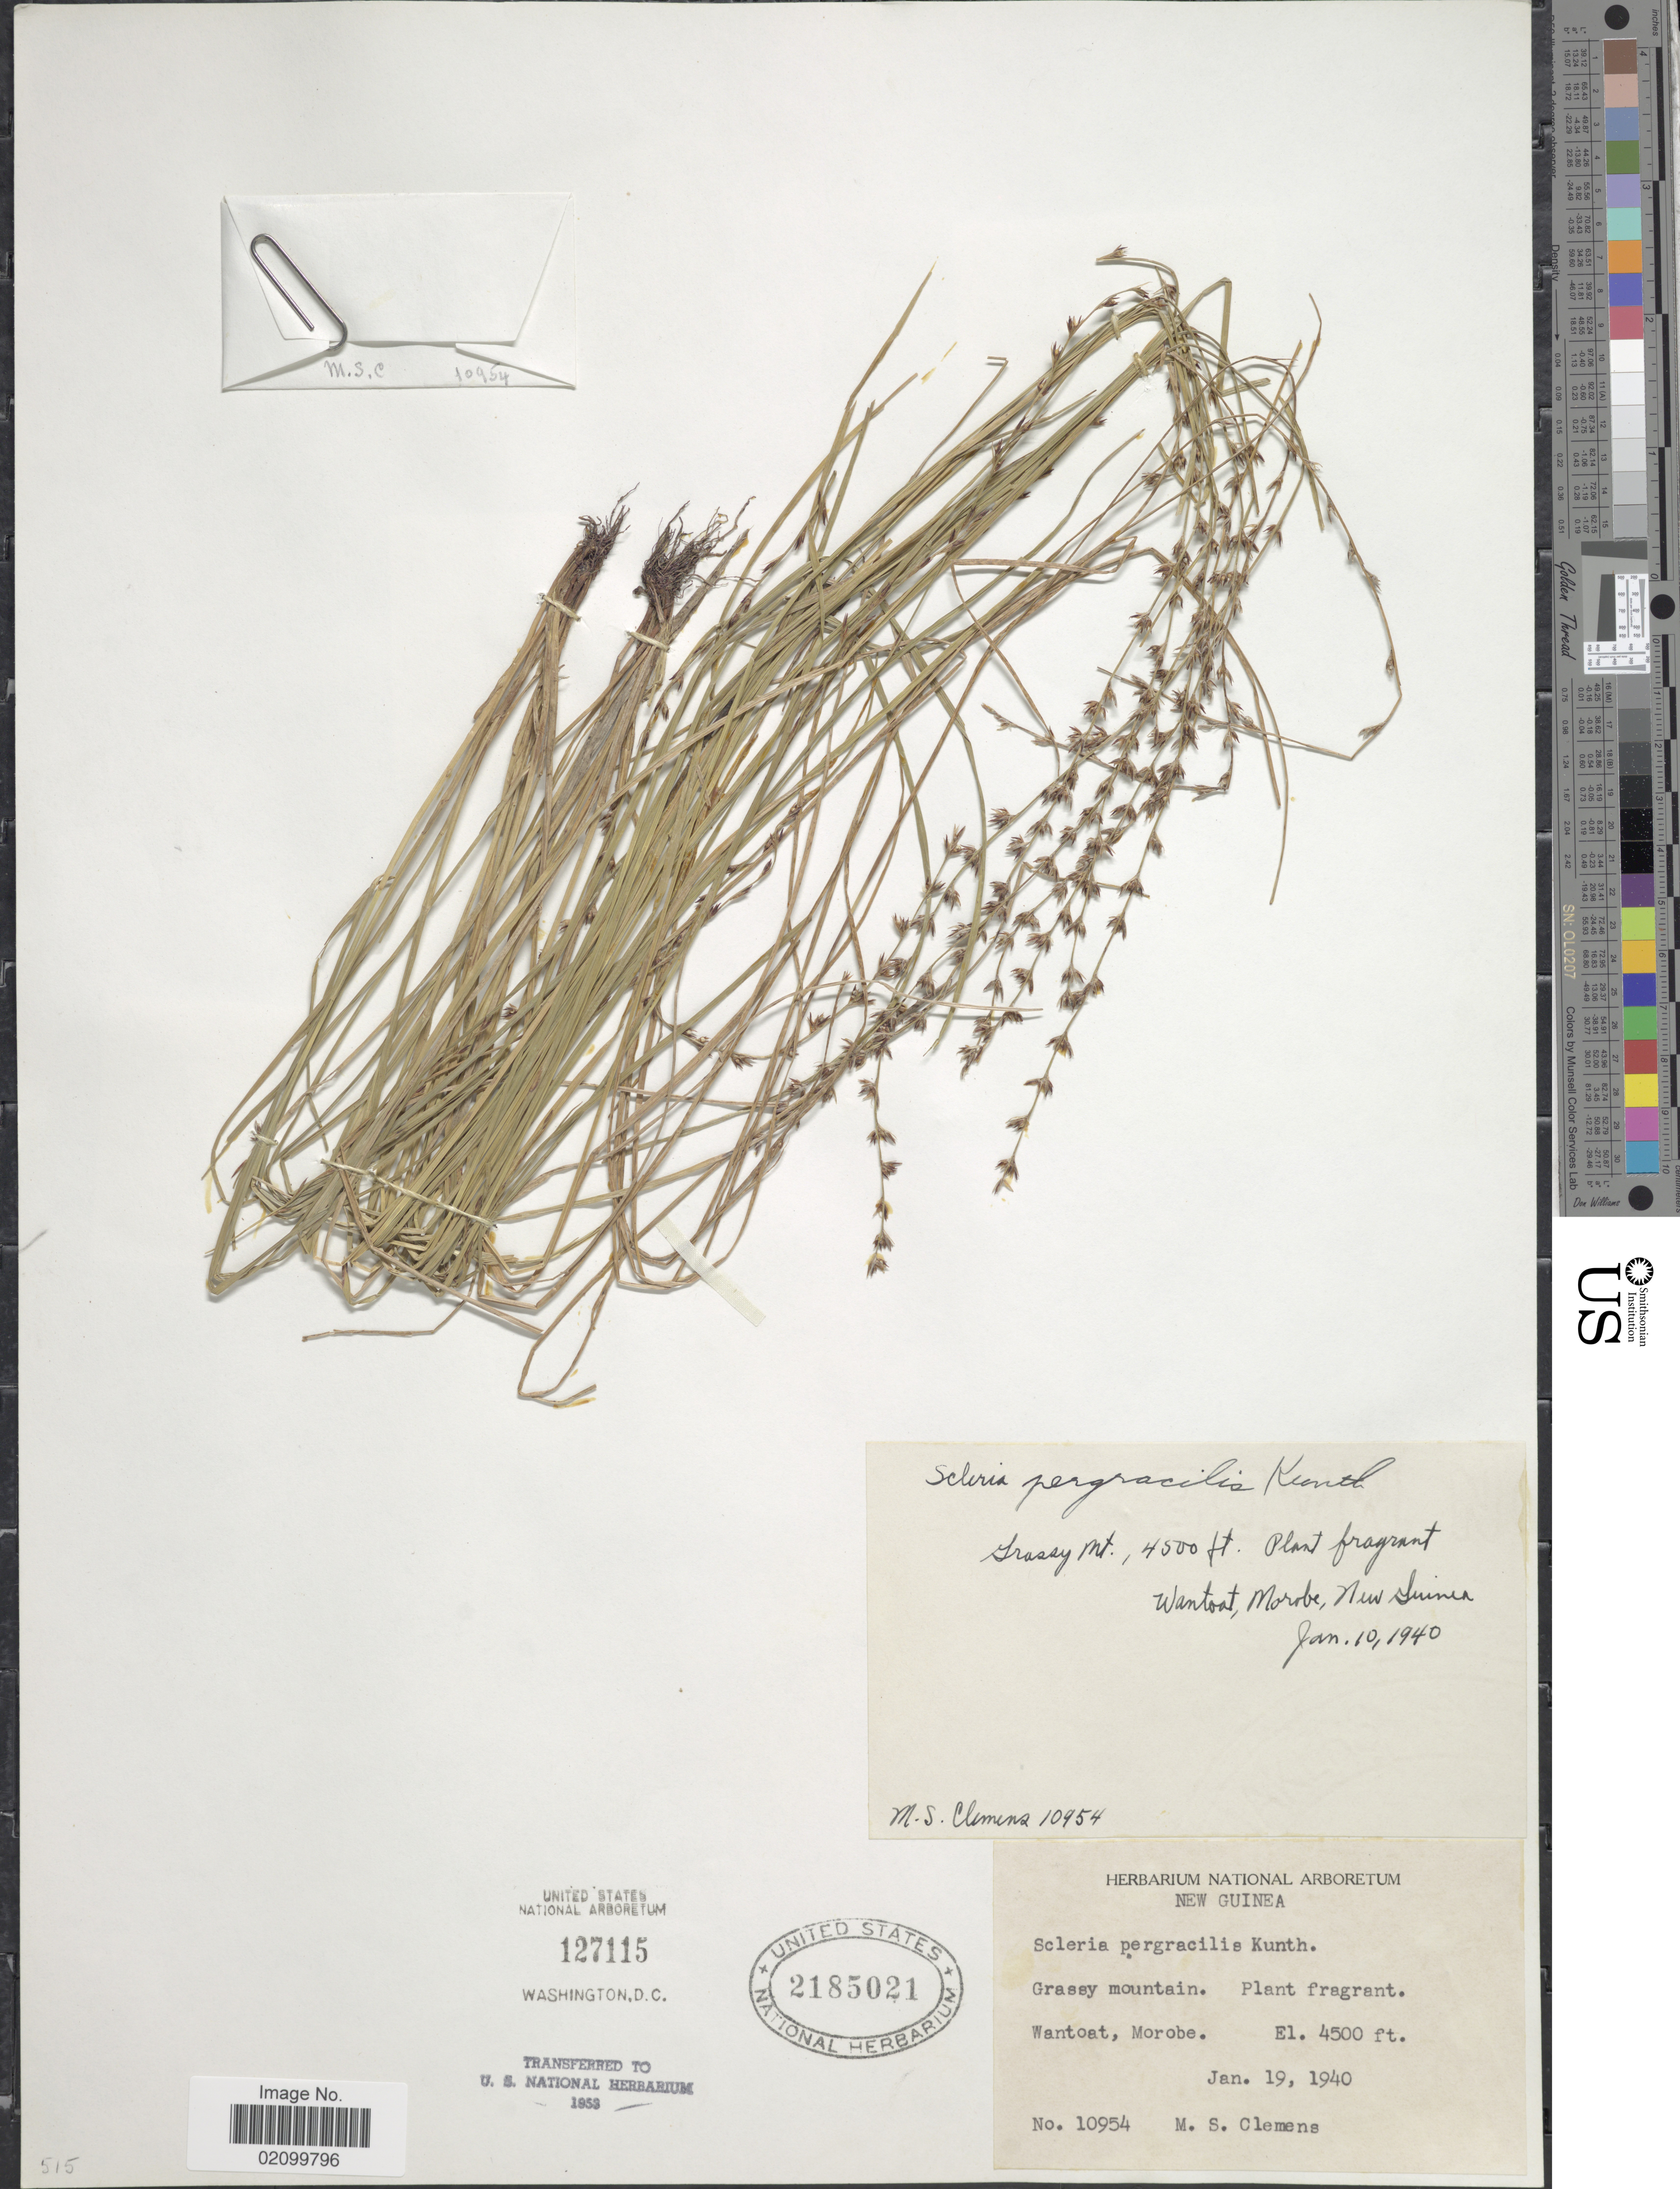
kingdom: Plantae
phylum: Tracheophyta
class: Liliopsida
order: Poales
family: Cyperaceae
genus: Scleria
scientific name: Scleria pergracilis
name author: (Nees) Kunth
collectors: M. S. Clemens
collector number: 10954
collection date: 1940-01-19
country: Papua New Guinea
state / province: Morobe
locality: New Guinea. Wantoat, Morobe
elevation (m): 1372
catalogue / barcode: US 2185021